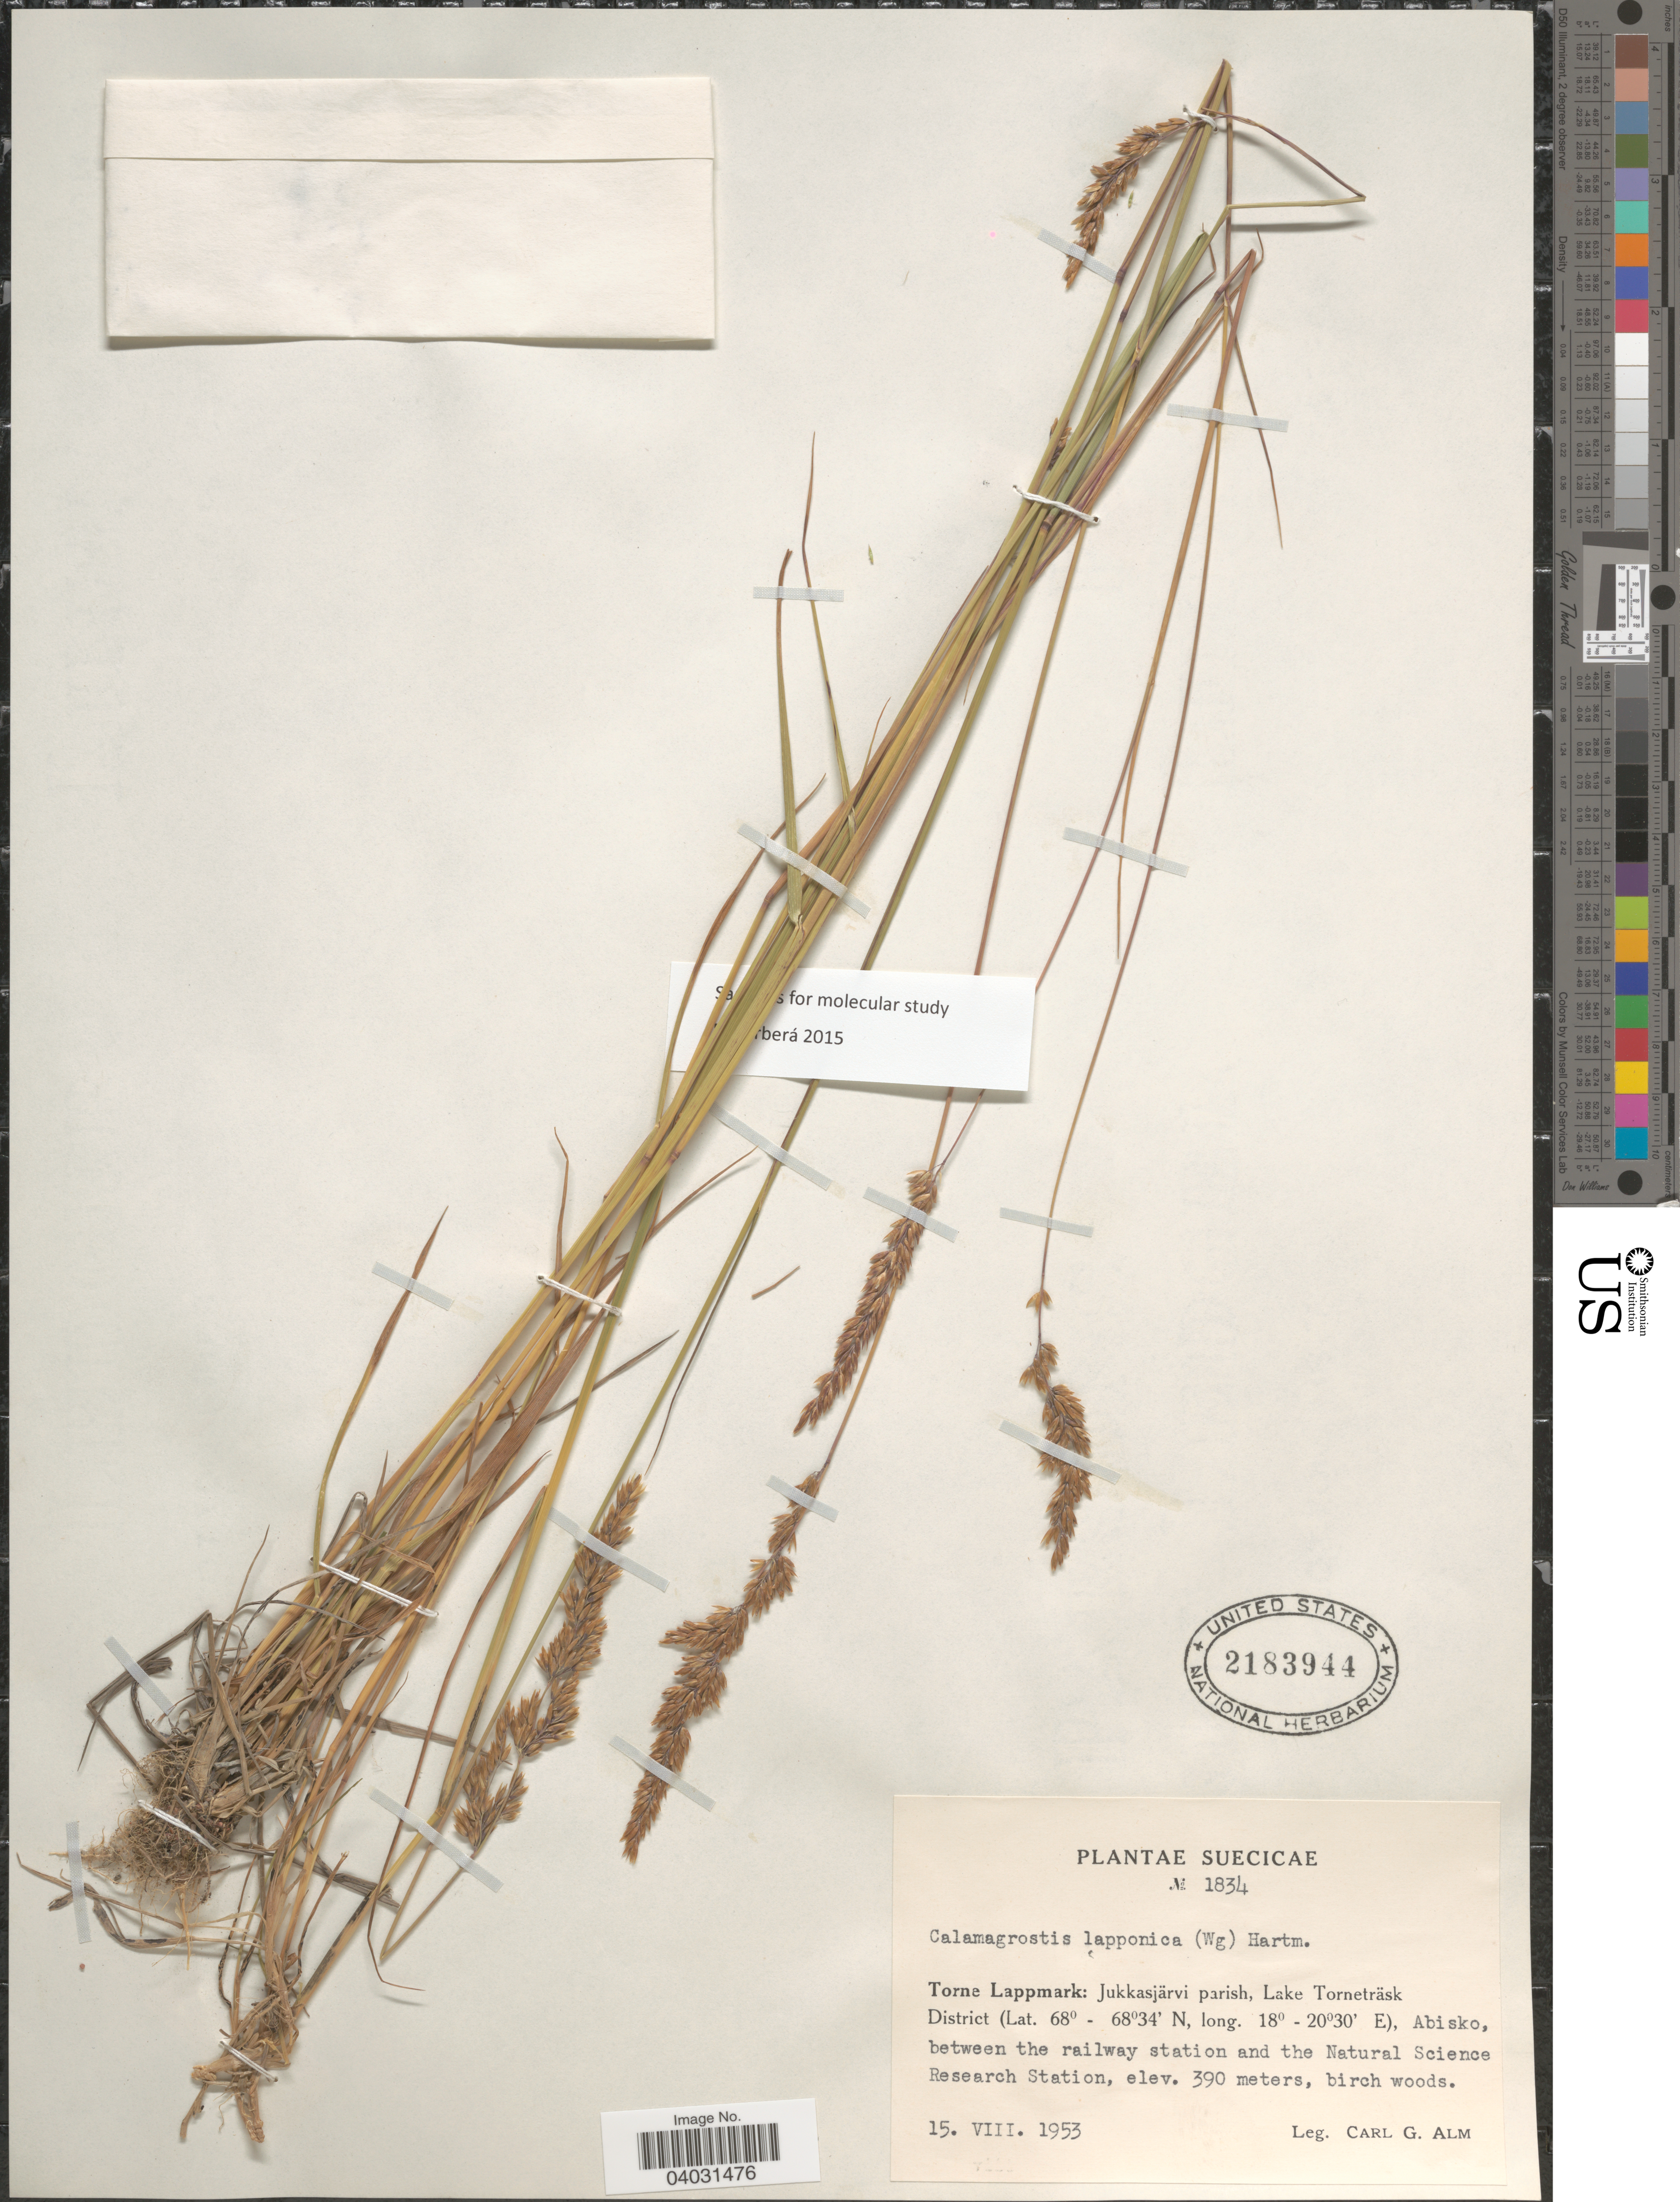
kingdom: Plantae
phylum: Tracheophyta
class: Liliopsida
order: Poales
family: Poaceae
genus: Calamagrostis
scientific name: Calamagrostis lapponica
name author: (Wahlenb.) Hartm.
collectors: C. G. Alm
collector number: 1834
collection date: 1953-08-15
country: Sweden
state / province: Norrbotten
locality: Suecicae. Torne Lappmark: Jukkasjärvi parish, Lake Torneträsk District, Abisko, between the railway station and the Natural Science Research Station.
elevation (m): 390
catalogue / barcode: US 2183944